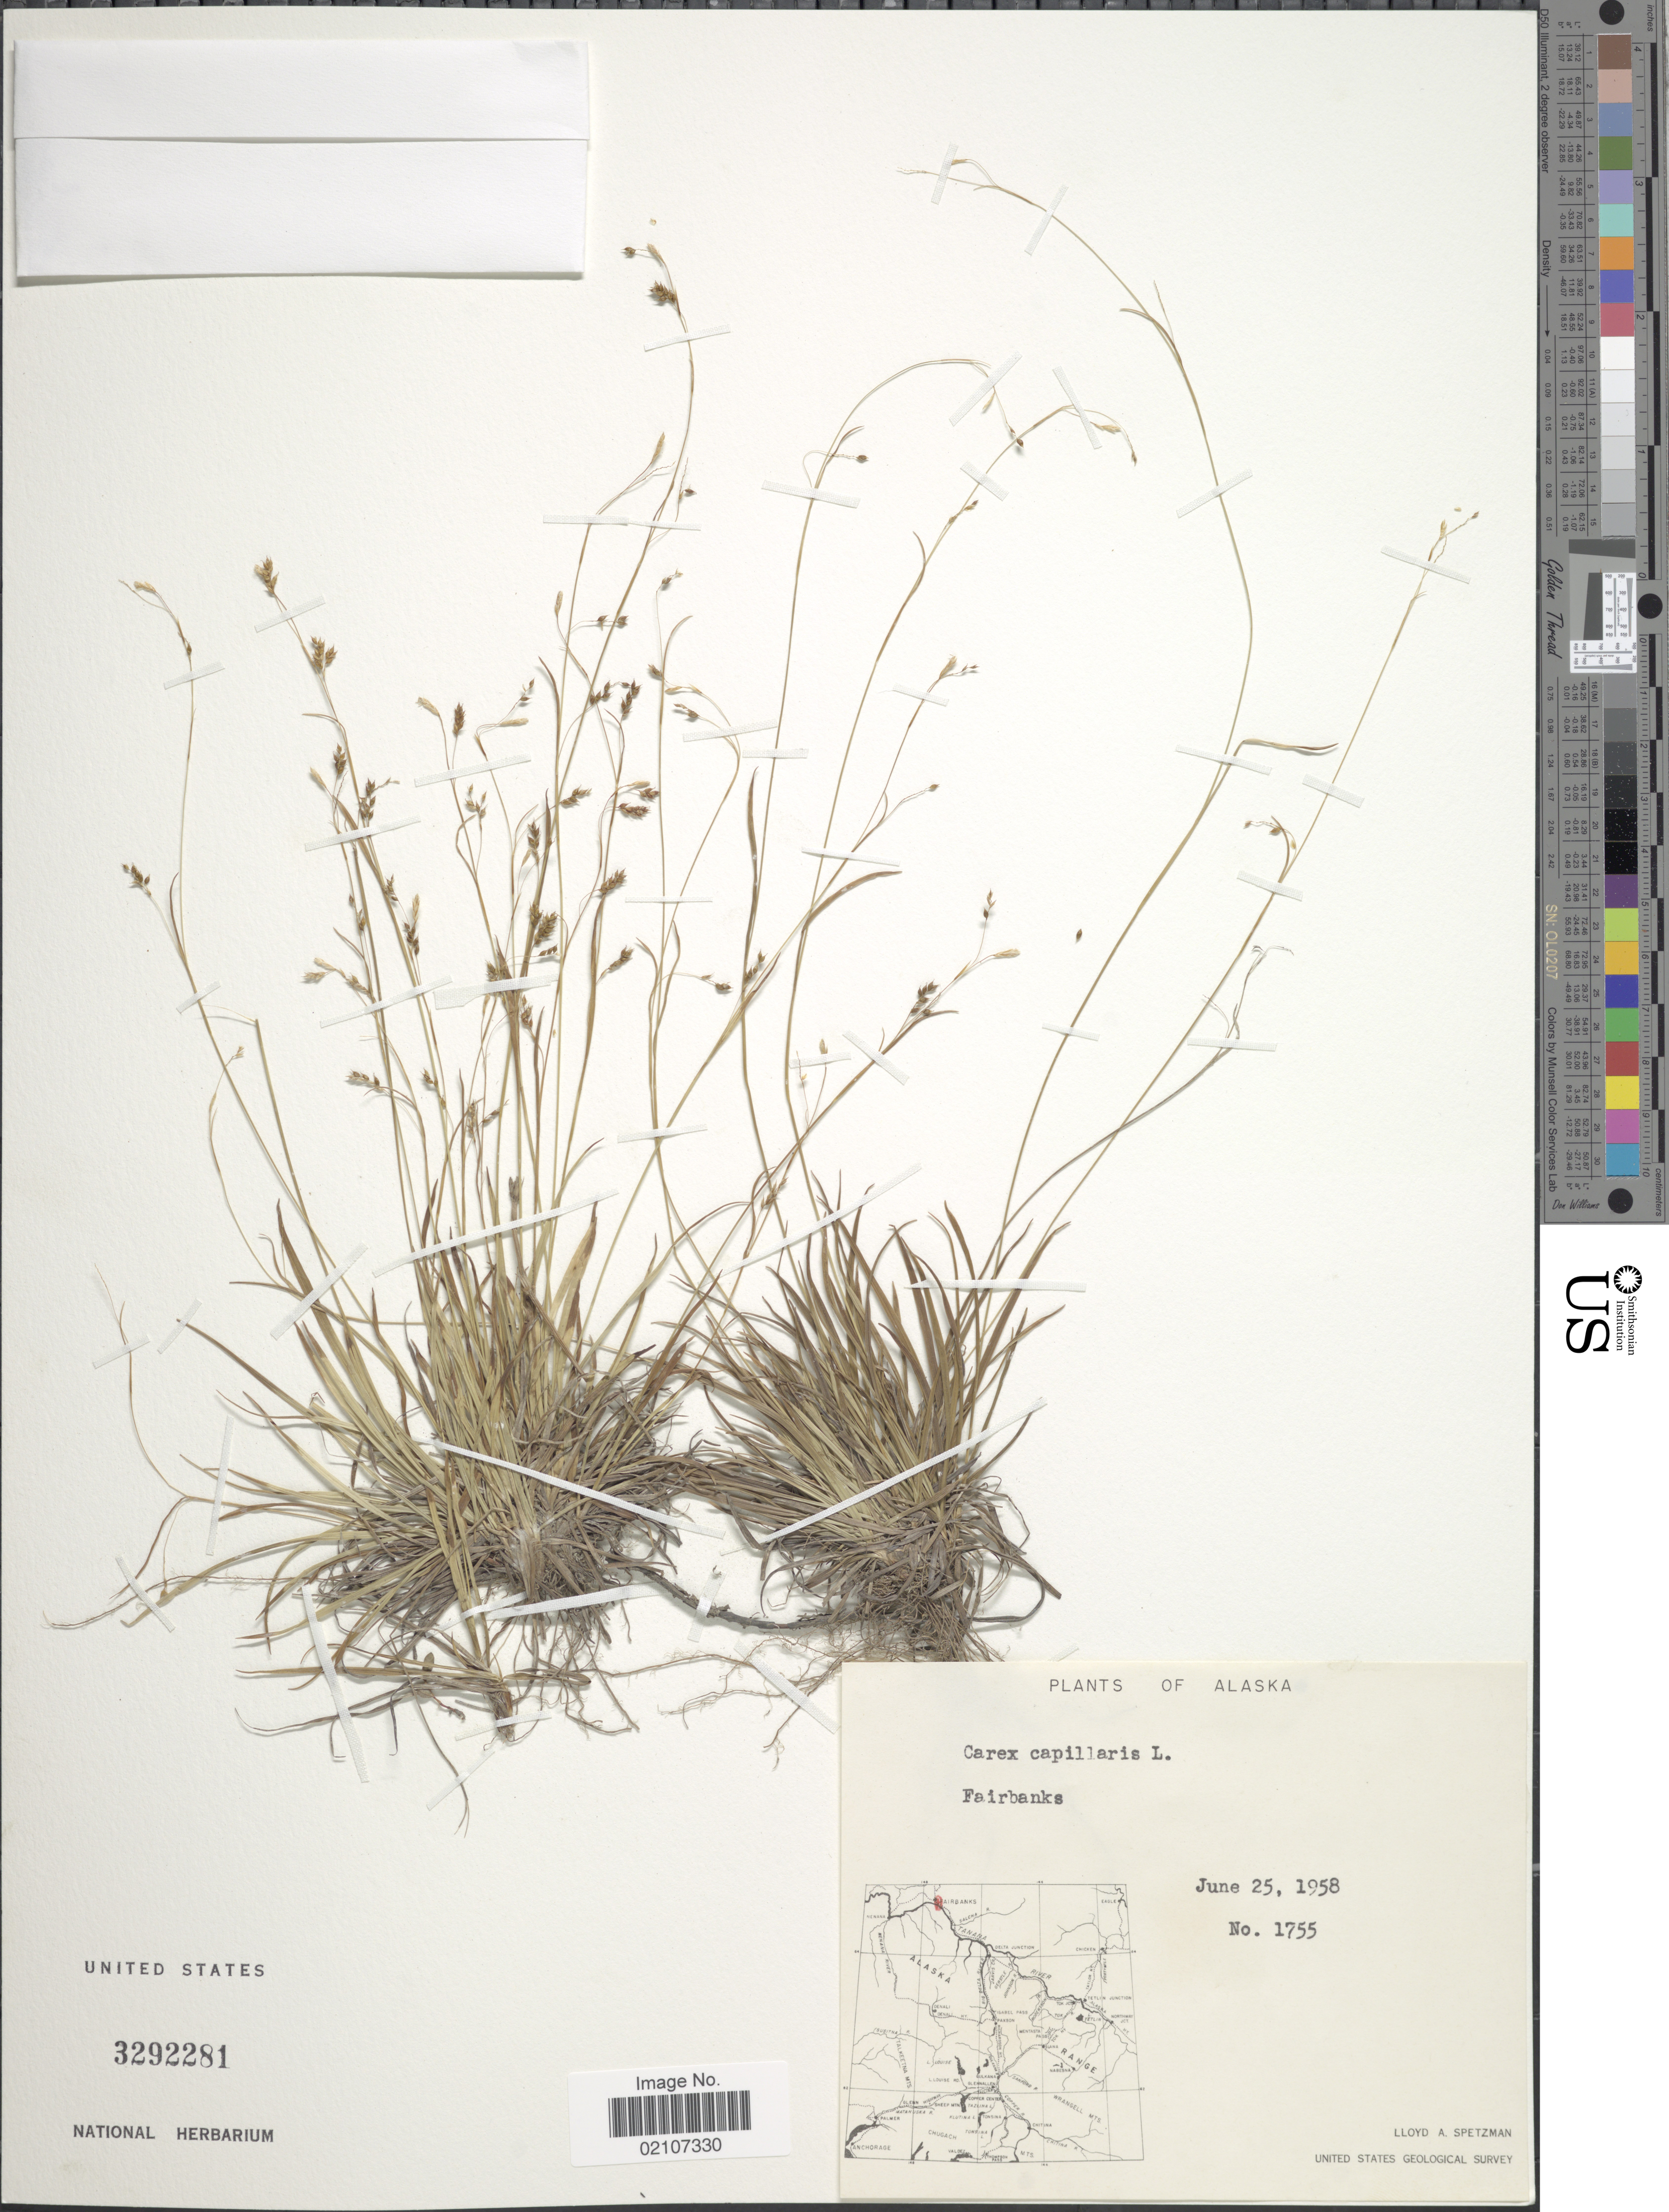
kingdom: Plantae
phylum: Tracheophyta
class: Liliopsida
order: Poales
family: Cyperaceae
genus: Carex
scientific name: Carex capillaris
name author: L.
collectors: L. Spetzman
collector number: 1755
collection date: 1958-06-25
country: United States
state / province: Alaska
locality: Fairbanks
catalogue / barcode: US 3292281